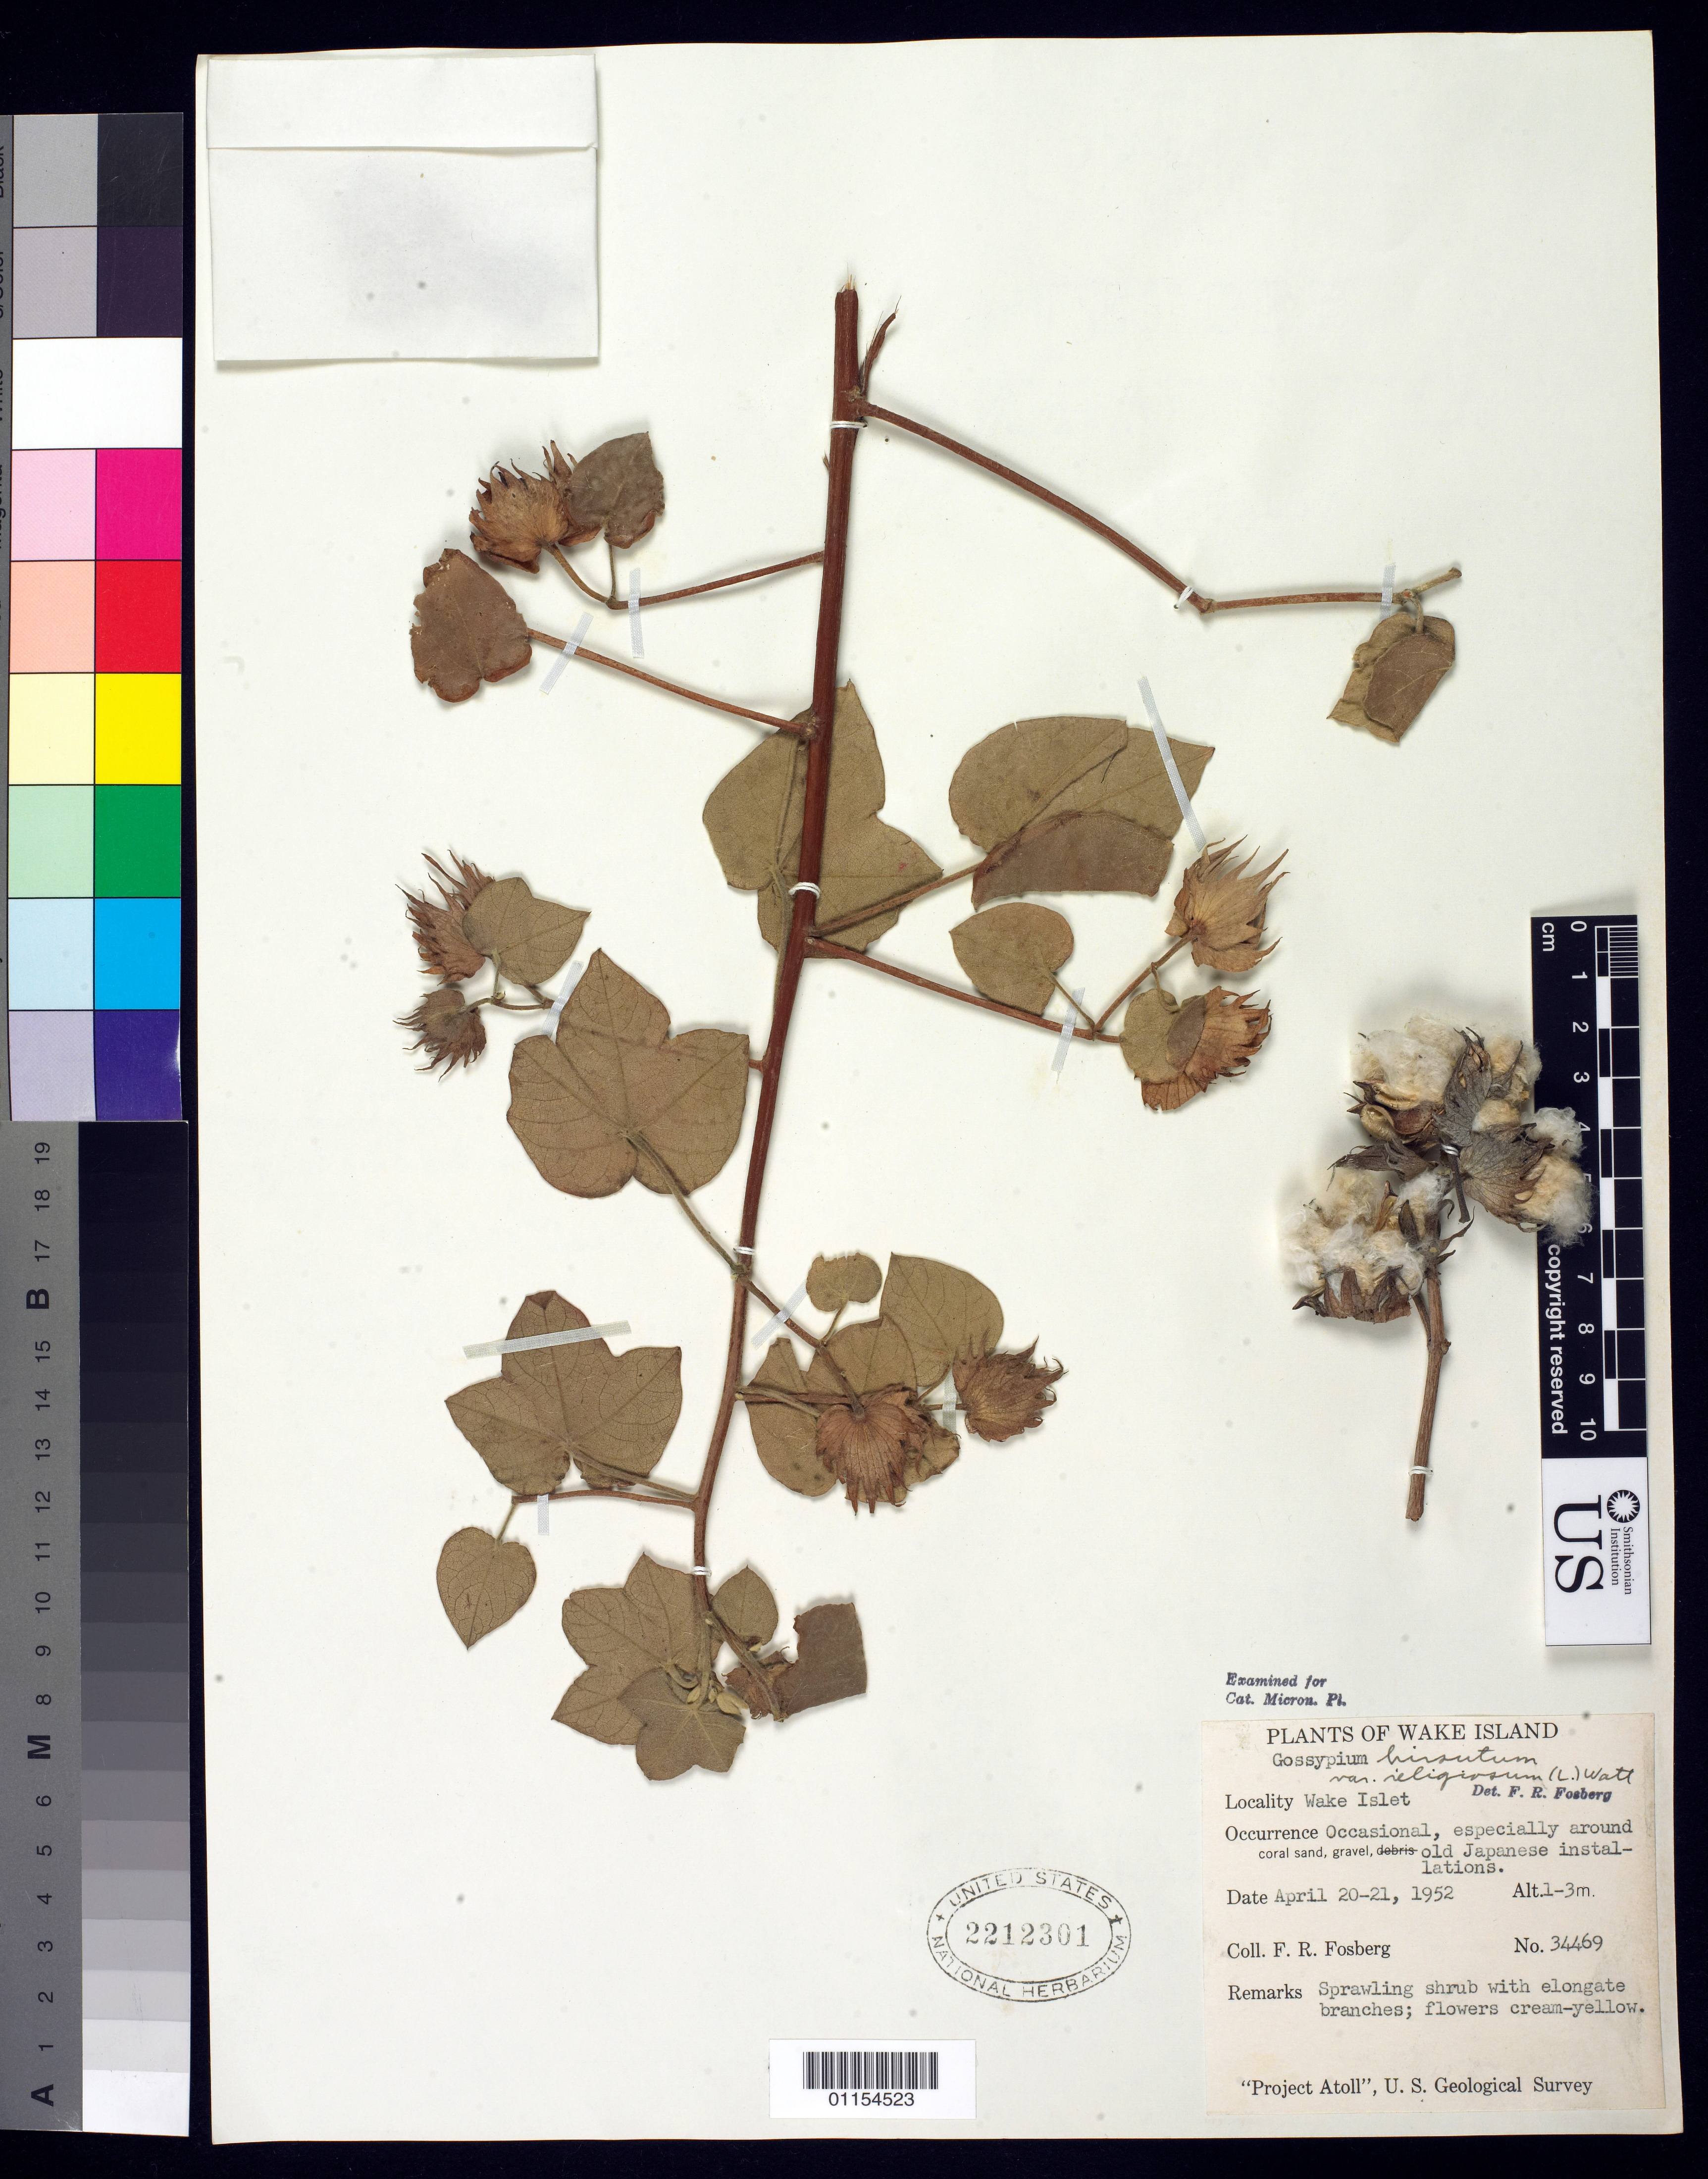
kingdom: Plantae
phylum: Tracheophyta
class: Magnoliopsida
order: Malvales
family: Malvaceae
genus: Gossypium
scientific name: Gossypium hirsutum var. religiosum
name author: (L.) G. Watt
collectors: F. R. Fosberg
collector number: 34469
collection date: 1952-04-20/1952-04-21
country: U.S. Administered Pacific Islands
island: Wake Atoll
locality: Wake Islet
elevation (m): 1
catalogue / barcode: US 2212301